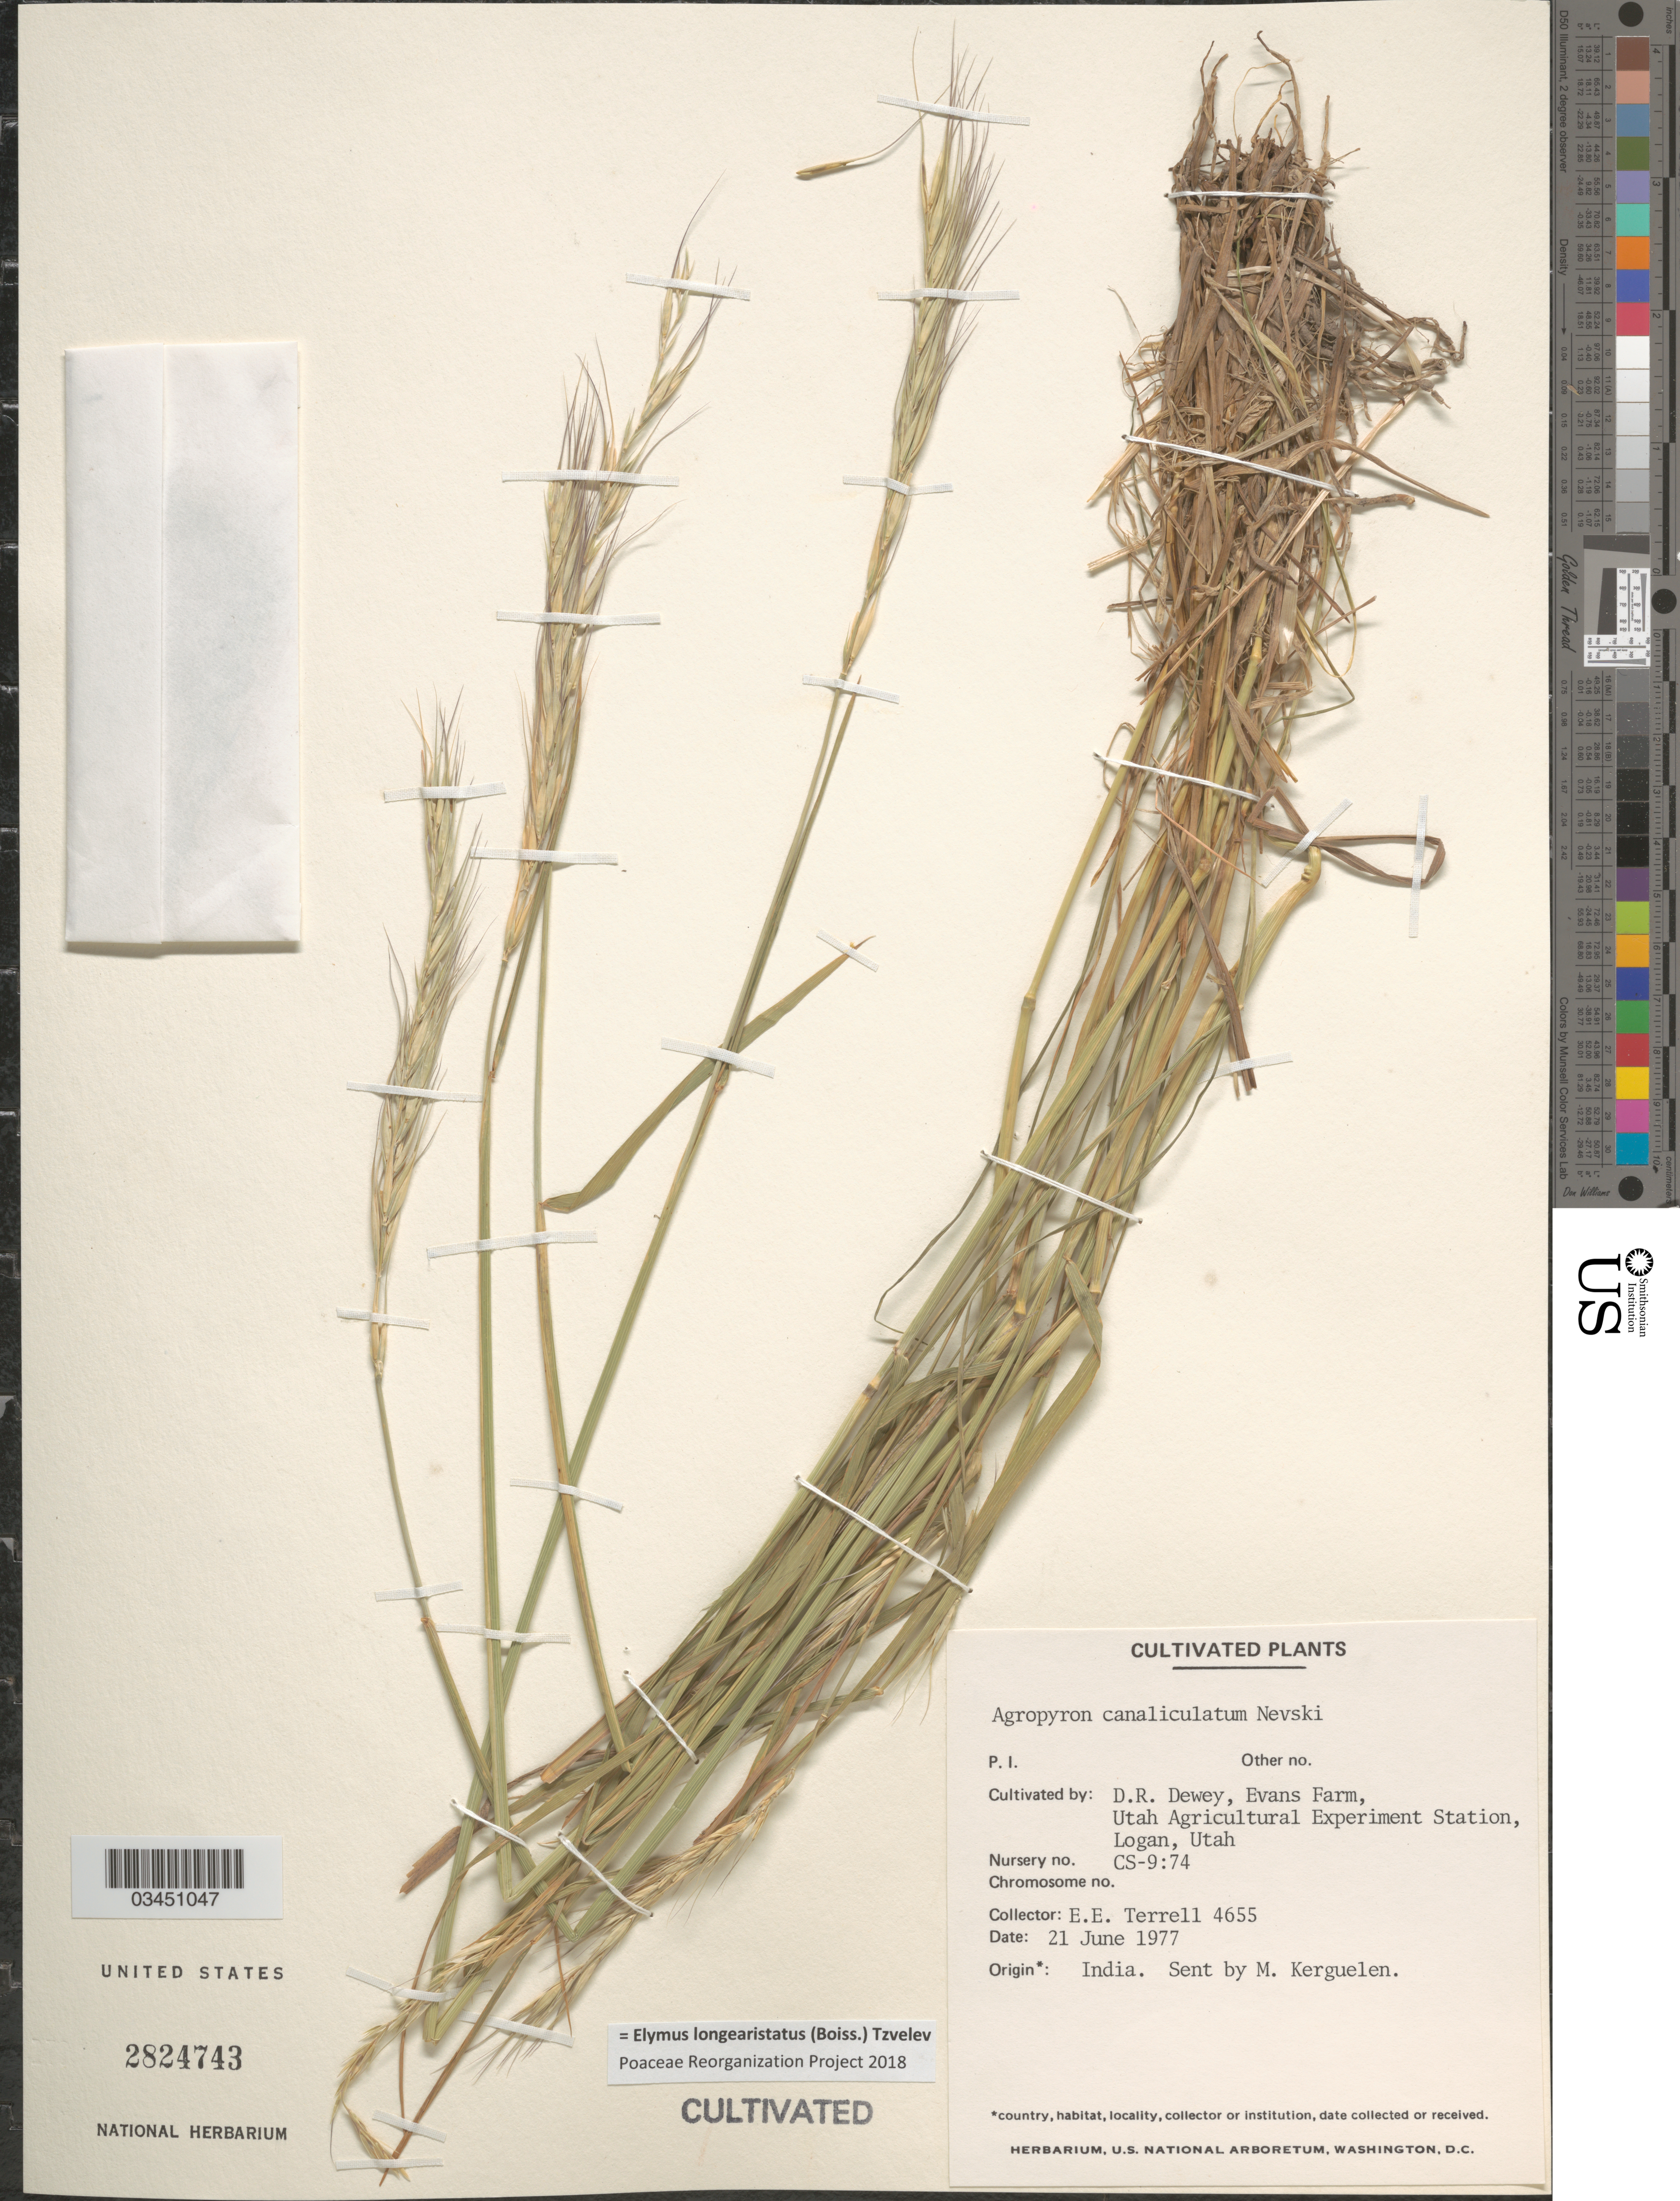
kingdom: Plantae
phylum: Tracheophyta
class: Liliopsida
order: Poales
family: Poaceae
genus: Elymus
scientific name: Elymus longiaristatus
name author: (Boiss.) Tzvelev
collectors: D. Dewey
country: United States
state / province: Utah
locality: Evans Farm, Utah Agricultural Experiment Station, Logan. Nursery no. CS-9:74.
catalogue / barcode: US 2824743